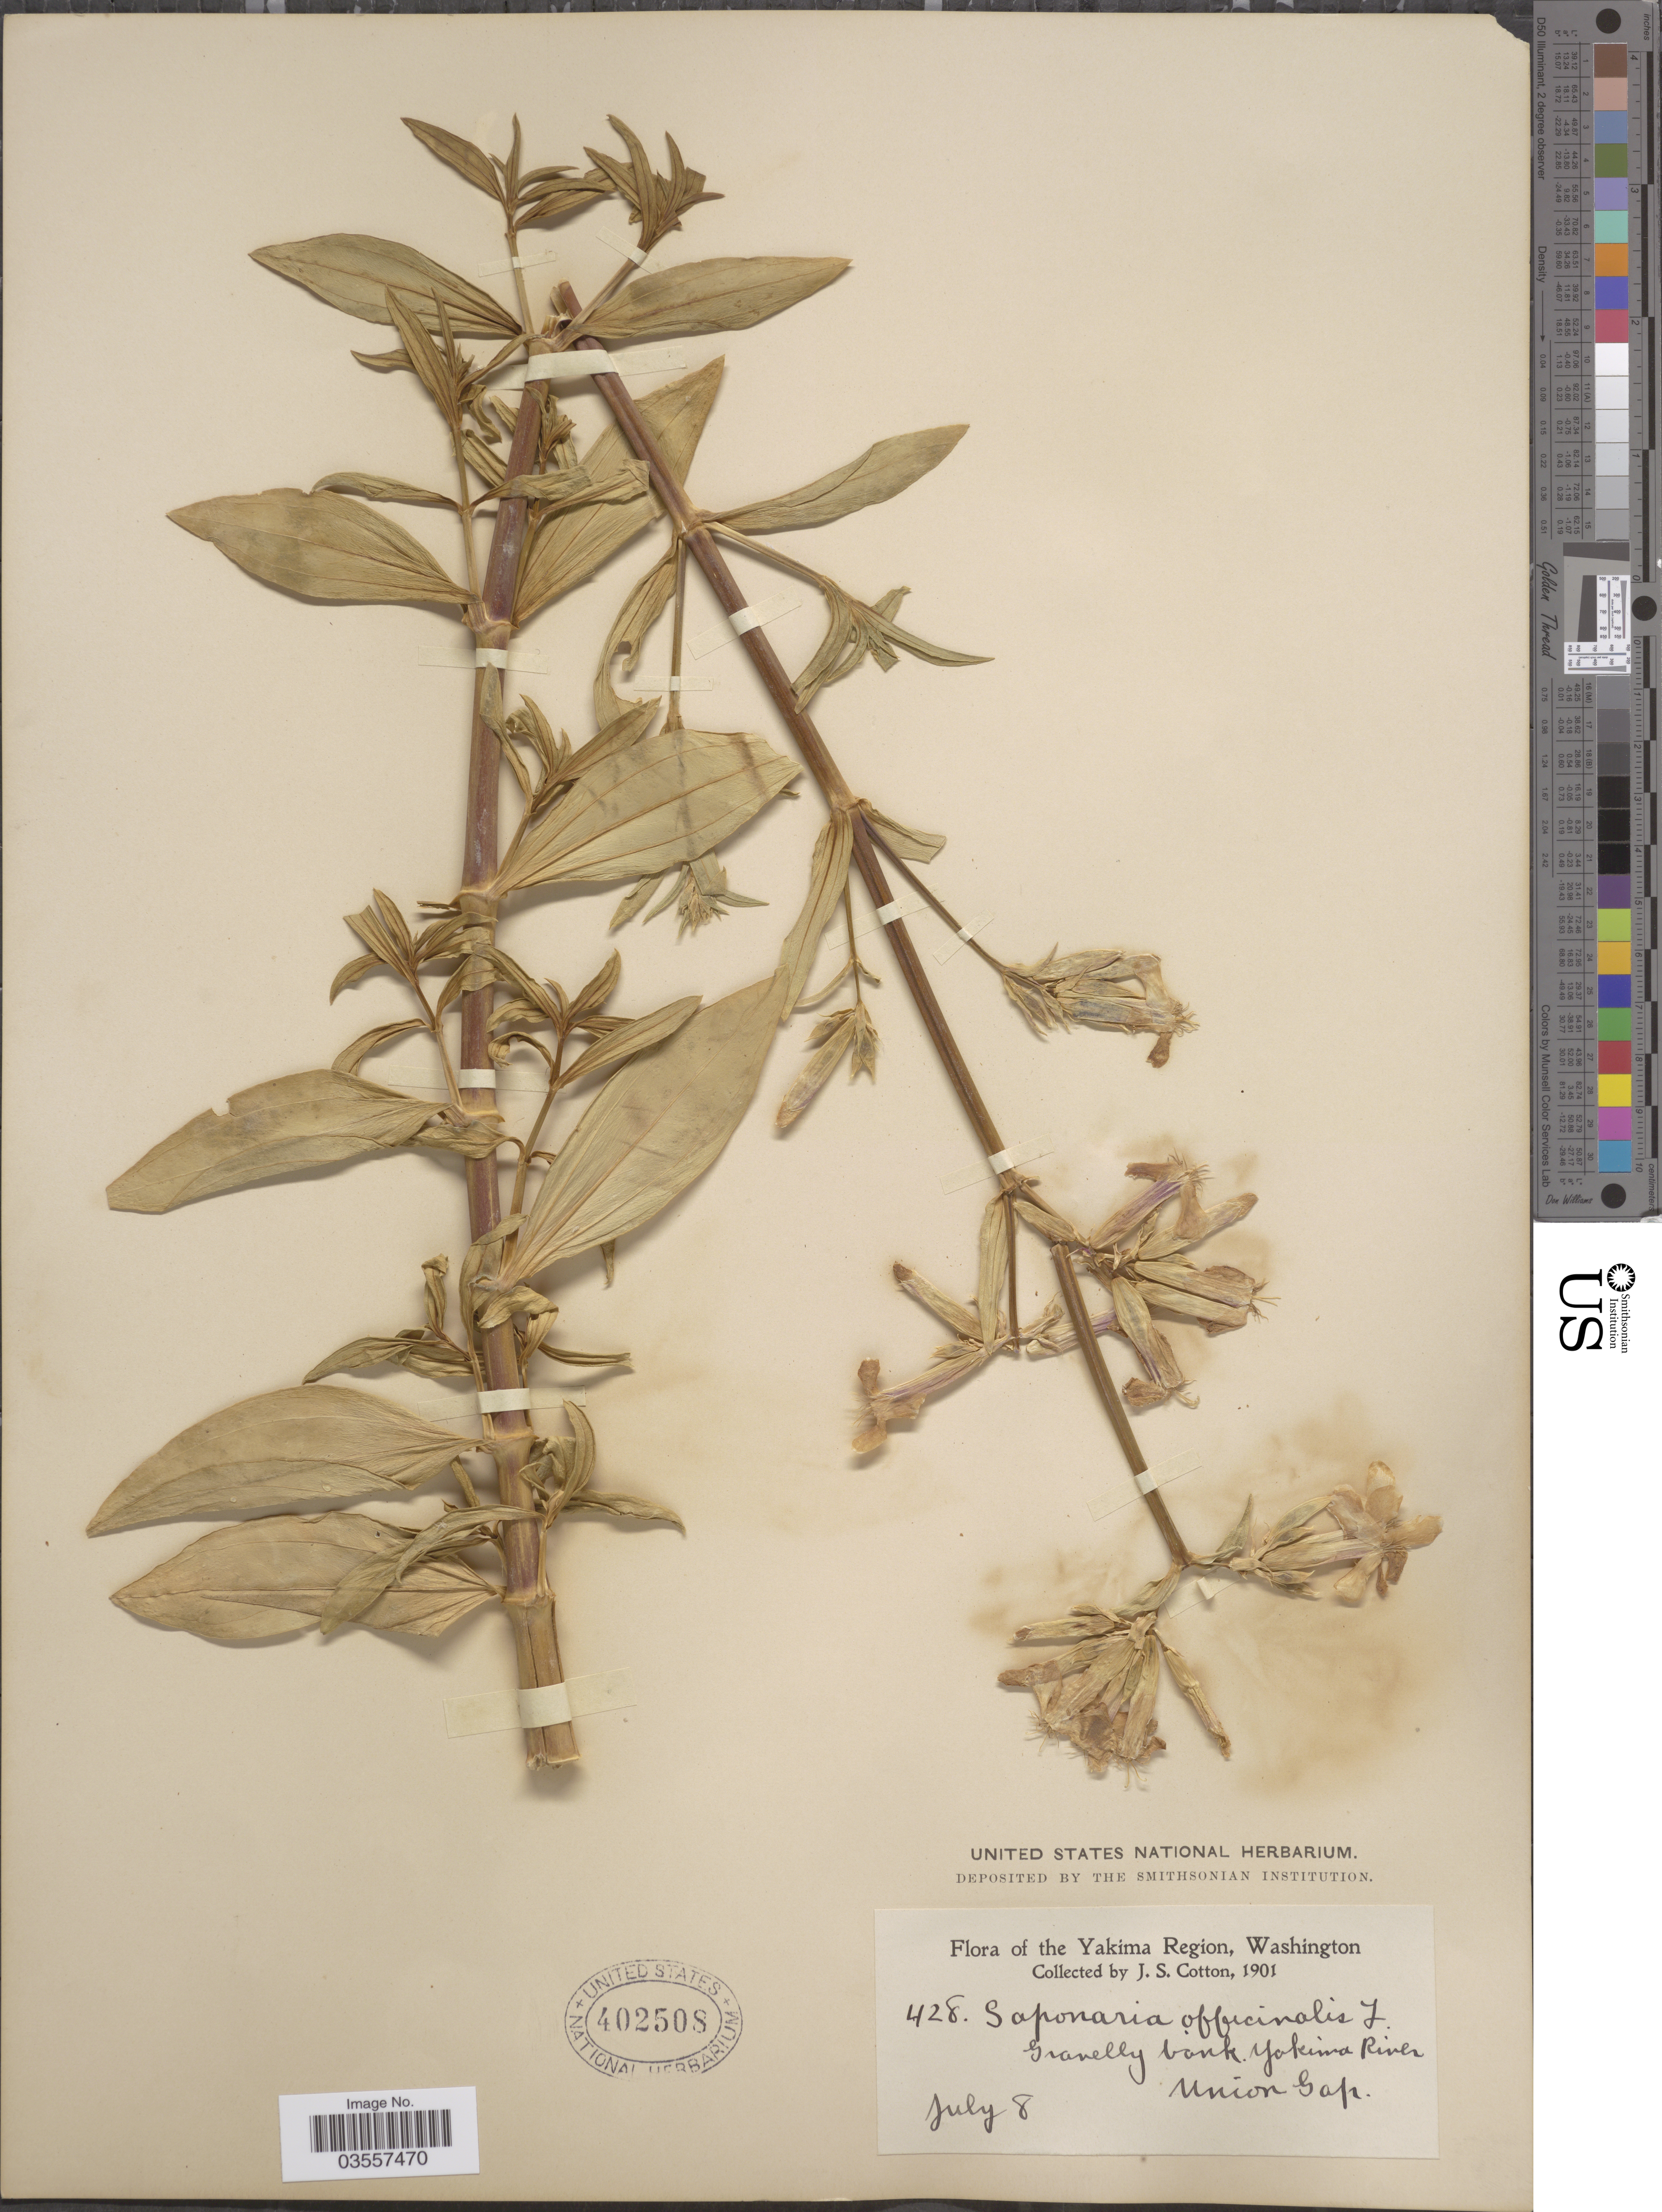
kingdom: Plantae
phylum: Tracheophyta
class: Magnoliopsida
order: Caryophyllales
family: Caryophyllaceae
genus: Saponaria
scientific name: Saponaria officinalis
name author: L.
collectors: J. S. Cotton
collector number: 428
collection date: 1901-07-08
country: United States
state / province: Washington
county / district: Yakima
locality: Yakima Region. Gravelly bank. Yakima River. Union Gap.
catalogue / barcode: US 402508